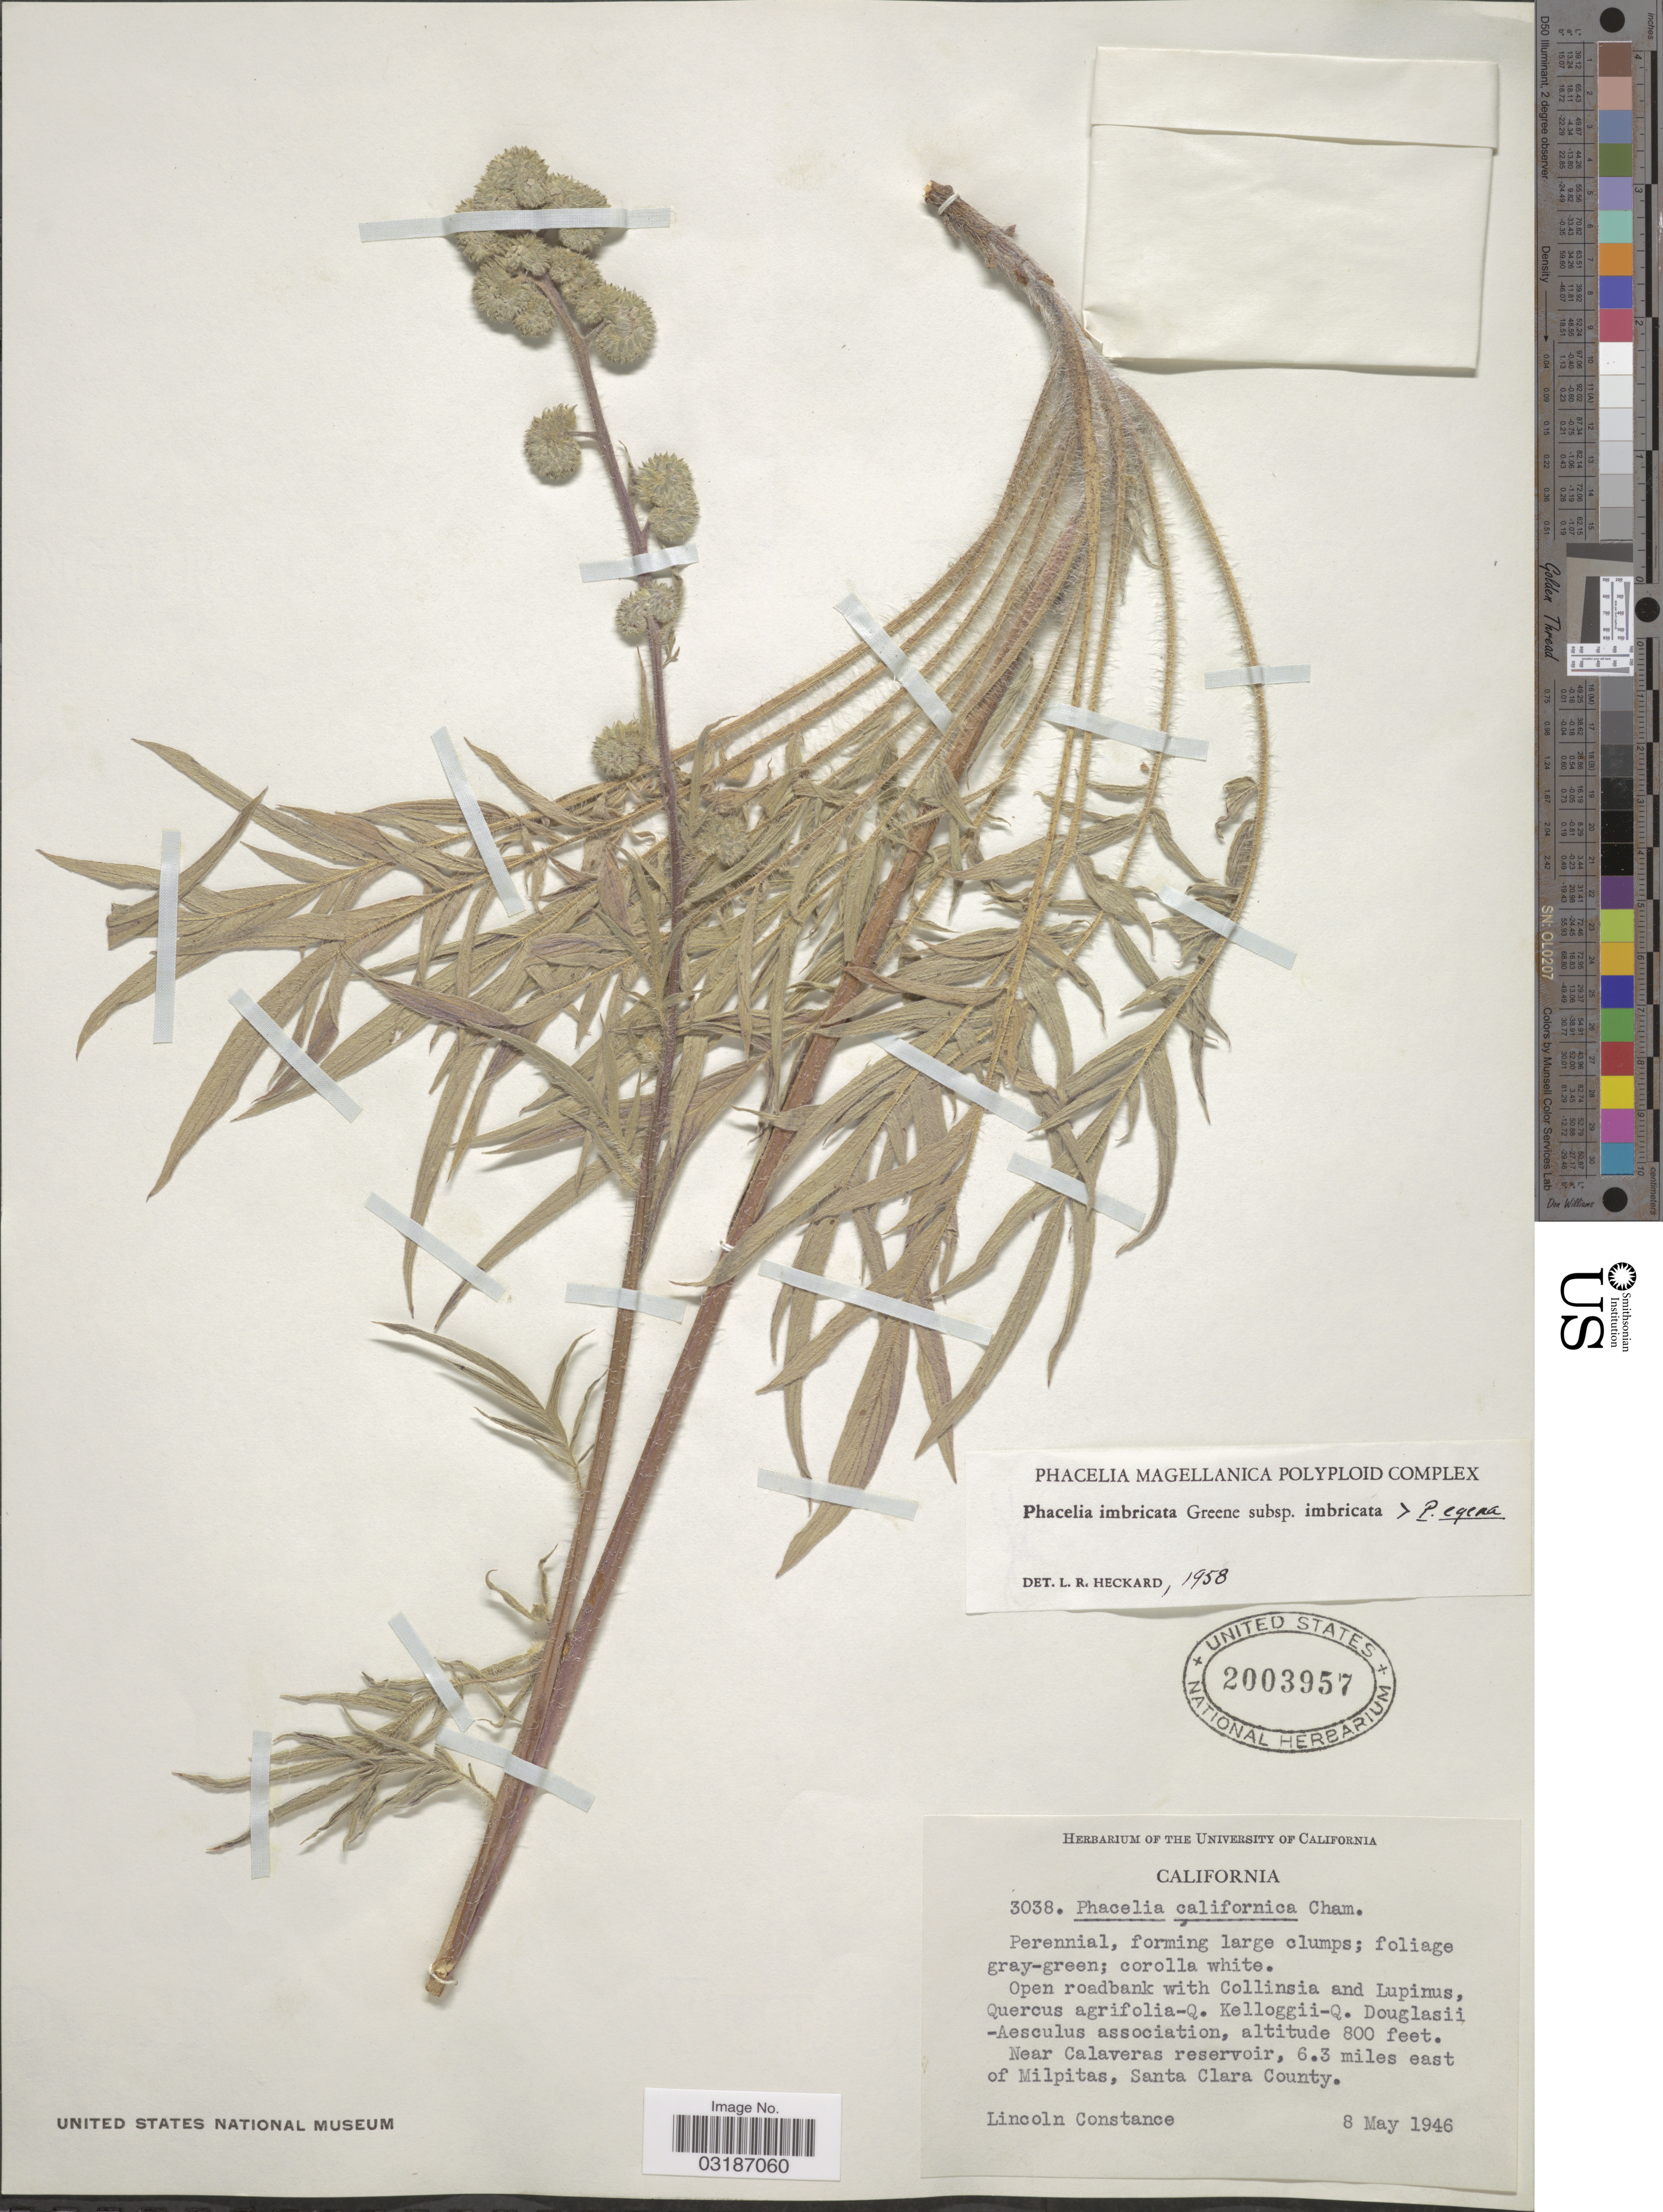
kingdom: Plantae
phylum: Tracheophyta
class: Magnoliopsida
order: Boraginales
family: Hydrophyllaceae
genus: Phacelia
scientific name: Phacelia imbricata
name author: Greene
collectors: L. Constance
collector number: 3038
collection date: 1946-05-08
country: United States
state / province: California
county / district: Santa Clara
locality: Near Calaveras reservoir, 6.3 miles east of Milpitas, Santa Clara County.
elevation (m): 244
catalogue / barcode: US 2003957